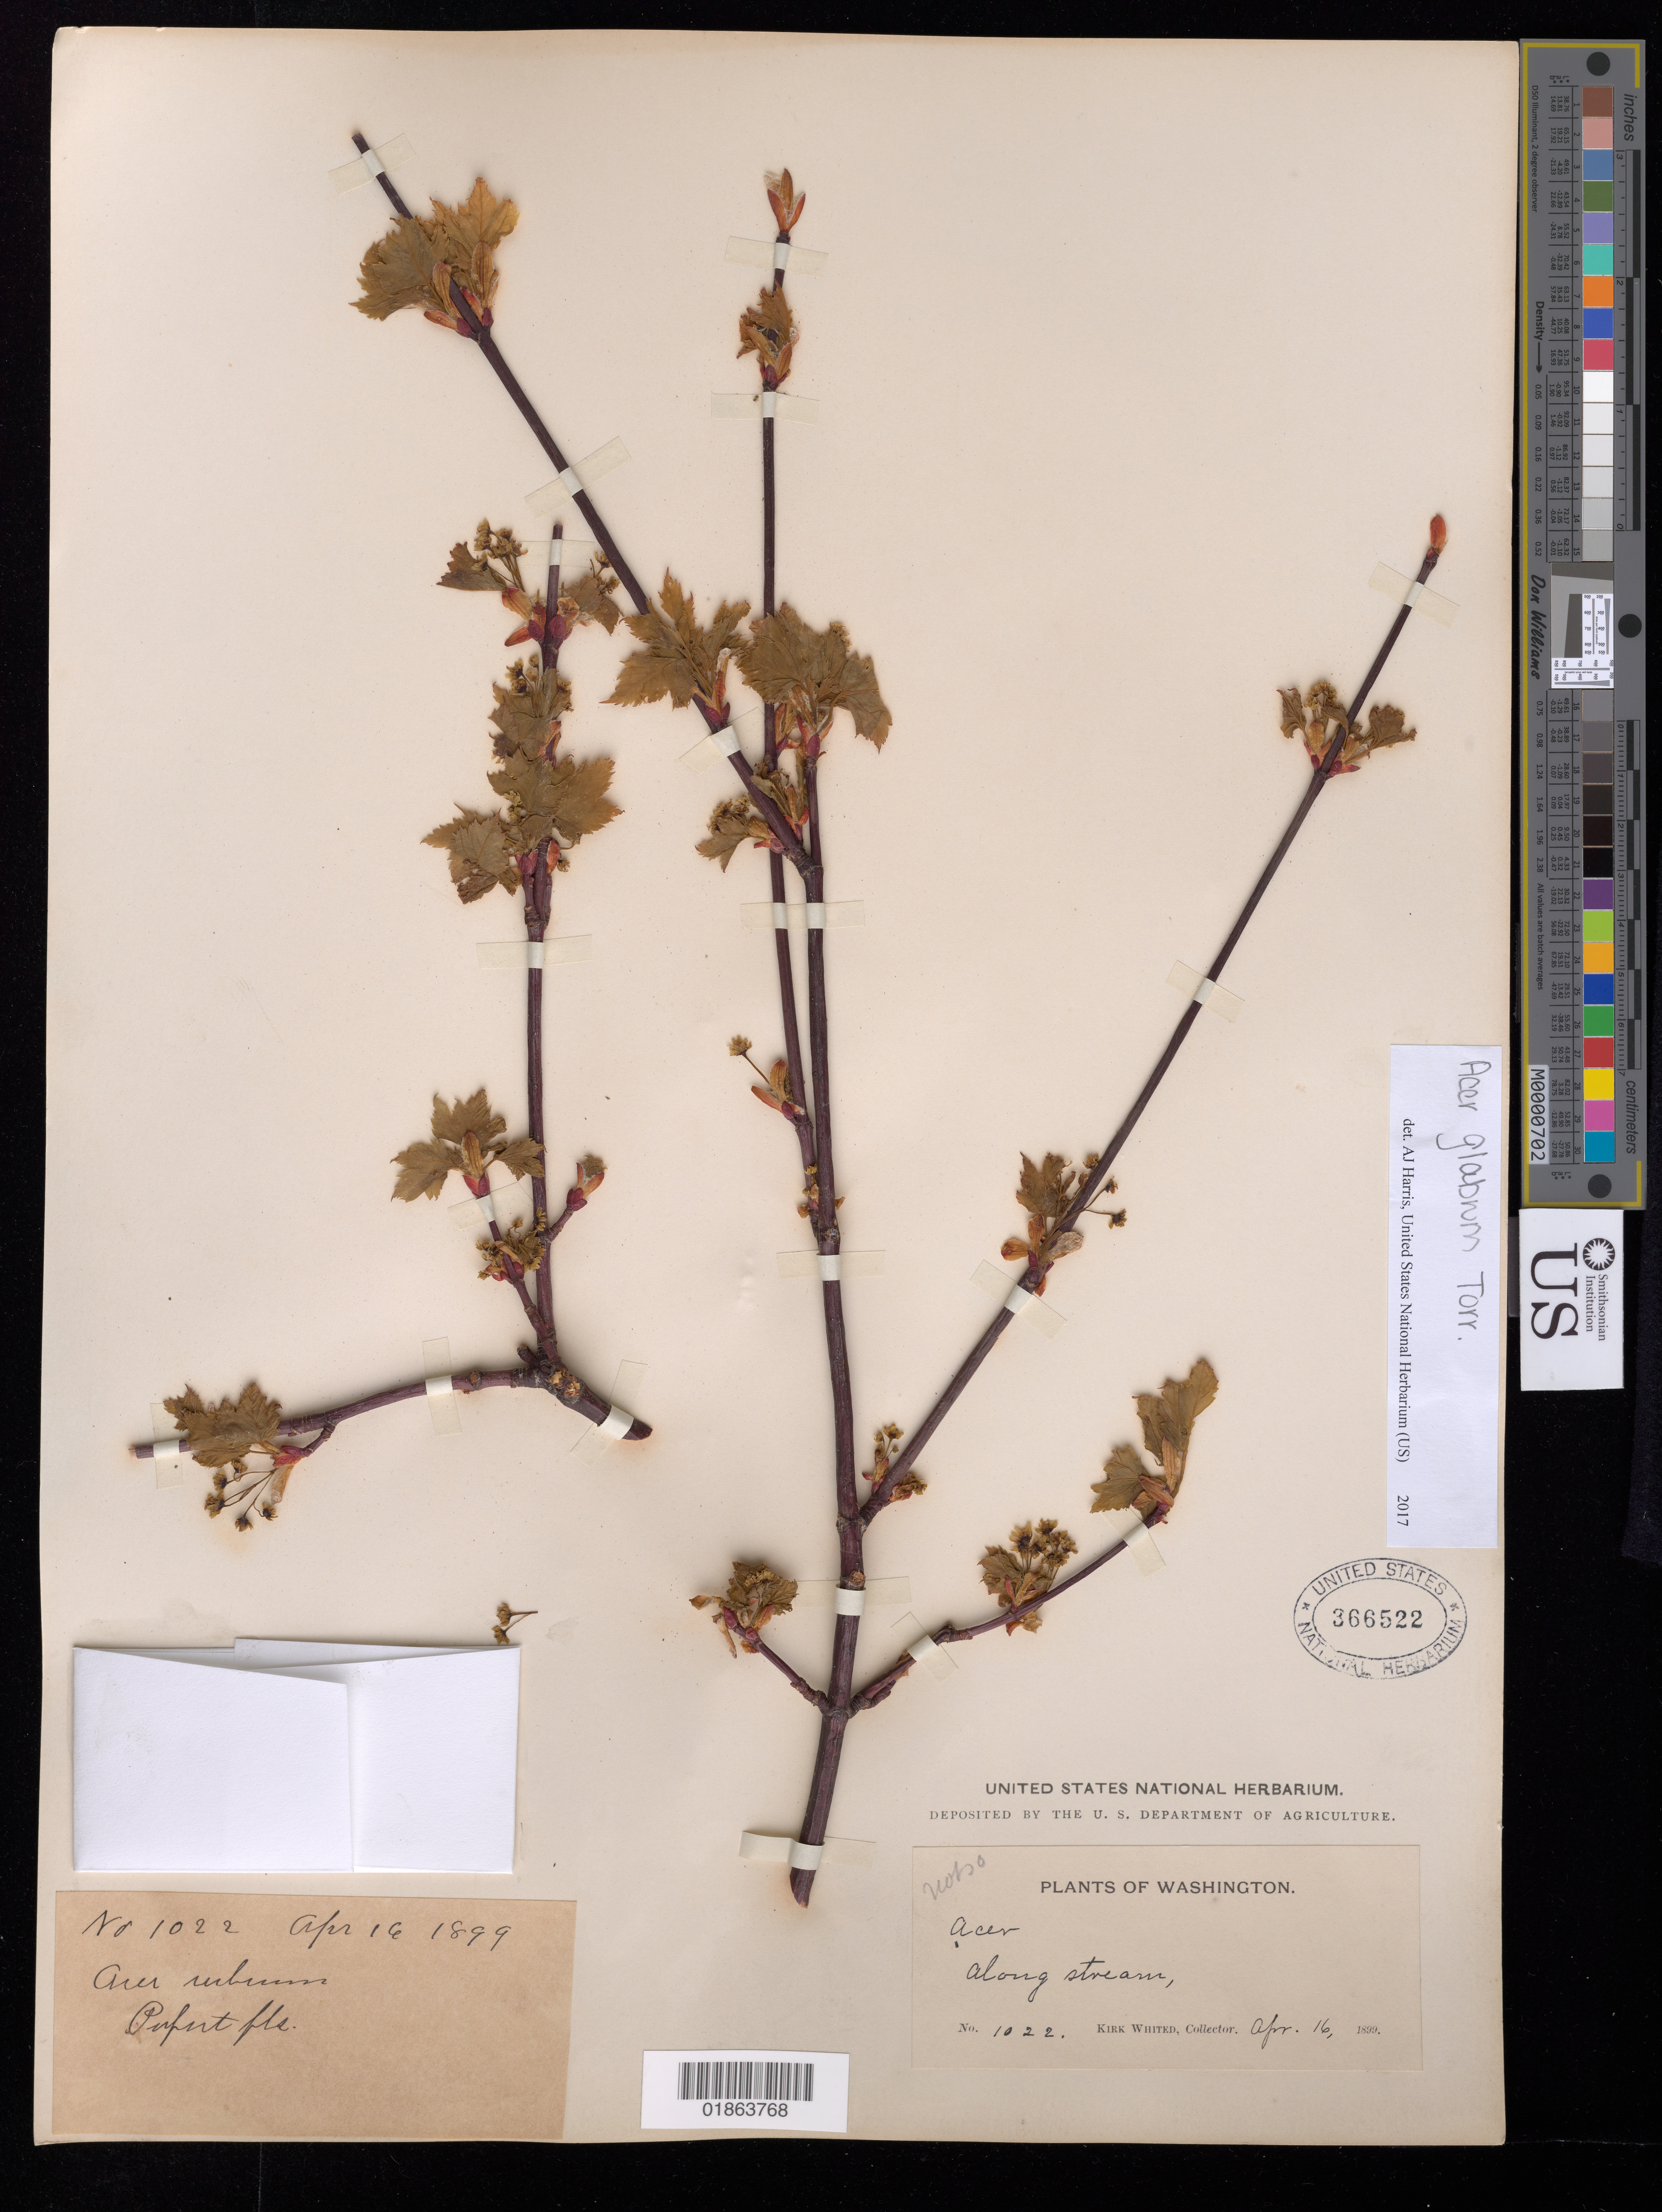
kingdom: Plantae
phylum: Tracheophyta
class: Magnoliopsida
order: Sapindales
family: Sapindaceae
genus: Acer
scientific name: Acer glabrum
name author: Torr.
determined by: Harris, A. J., (UNITED STATES)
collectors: K. Whited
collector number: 1022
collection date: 1899-04-16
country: United States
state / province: Washington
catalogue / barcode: US 366522